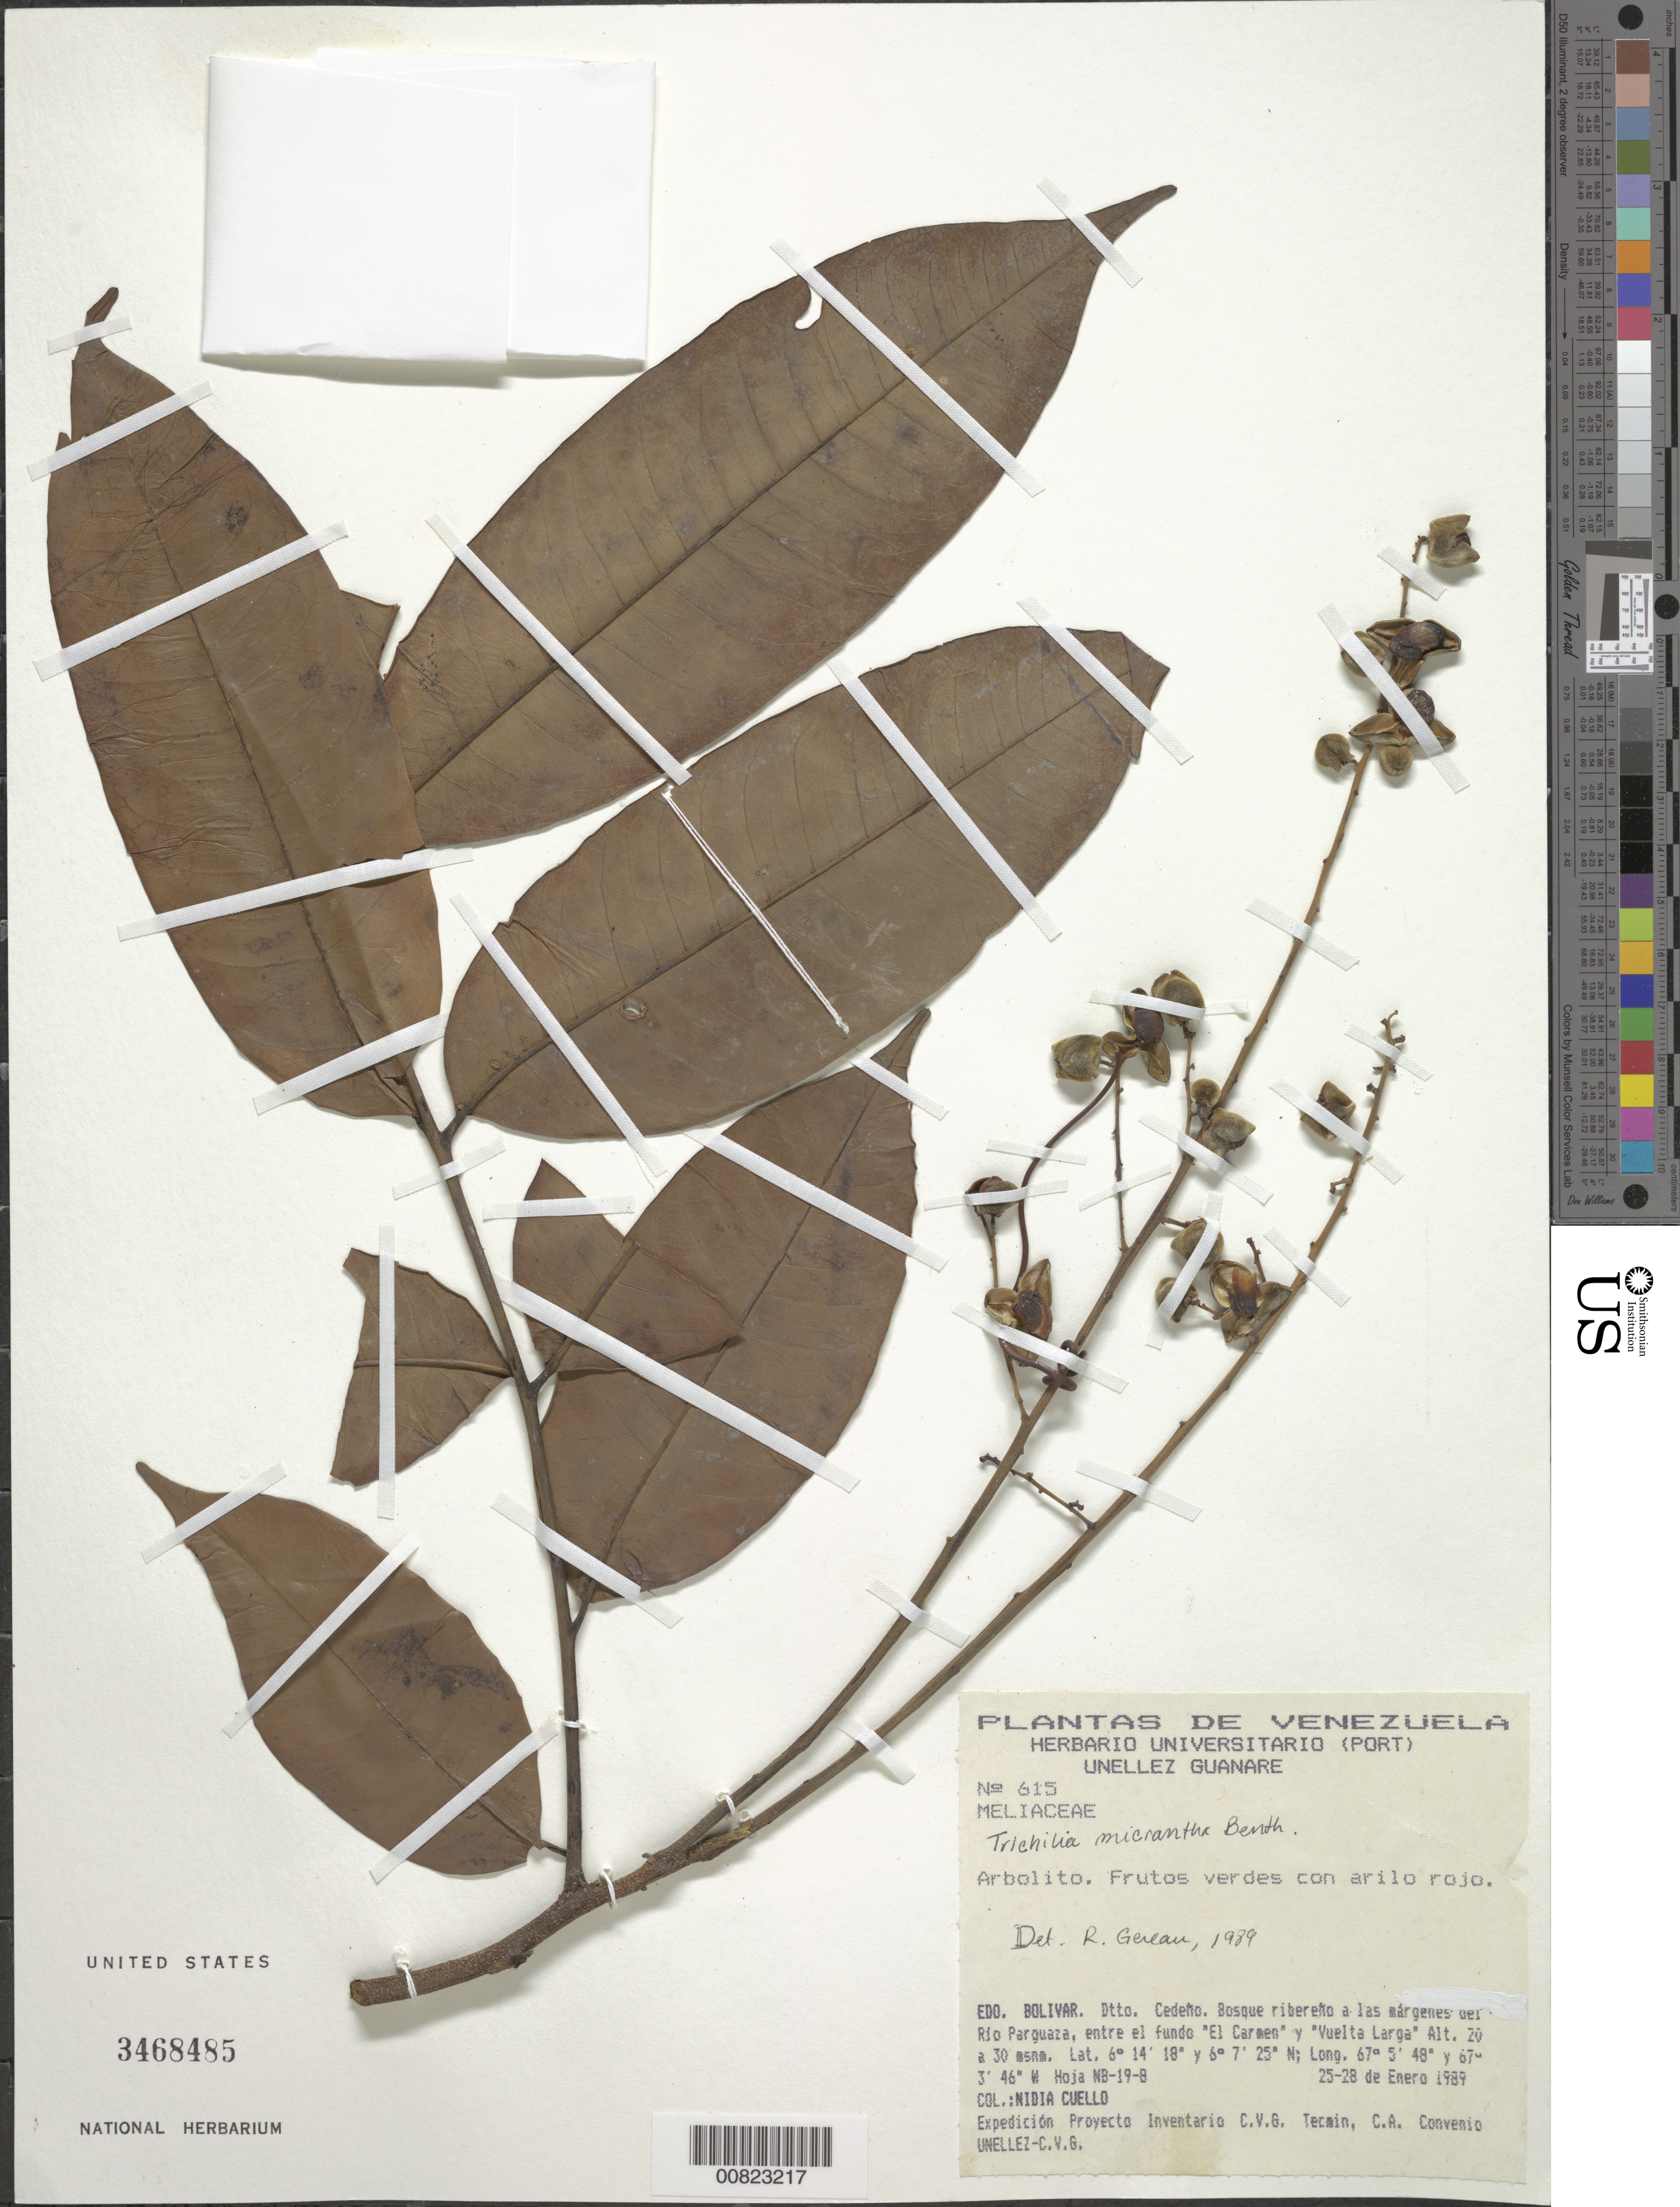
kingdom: Plantae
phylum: Tracheophyta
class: Magnoliopsida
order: Sapindales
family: Meliaceae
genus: Trichilia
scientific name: Trichilia micrantha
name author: Benth.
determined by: Gereau, R. E.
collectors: N. L. Cuello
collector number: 615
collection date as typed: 25-Jan-89 to 28-Jan-89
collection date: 1989-01-25/1989-01-28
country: Venezuela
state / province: Bolívar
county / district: Cedeño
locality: Rio Parguaza, entre el fundo 'El Carmen' y 'Vuelta Larga'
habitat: Riverine forest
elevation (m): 20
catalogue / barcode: US 3468485